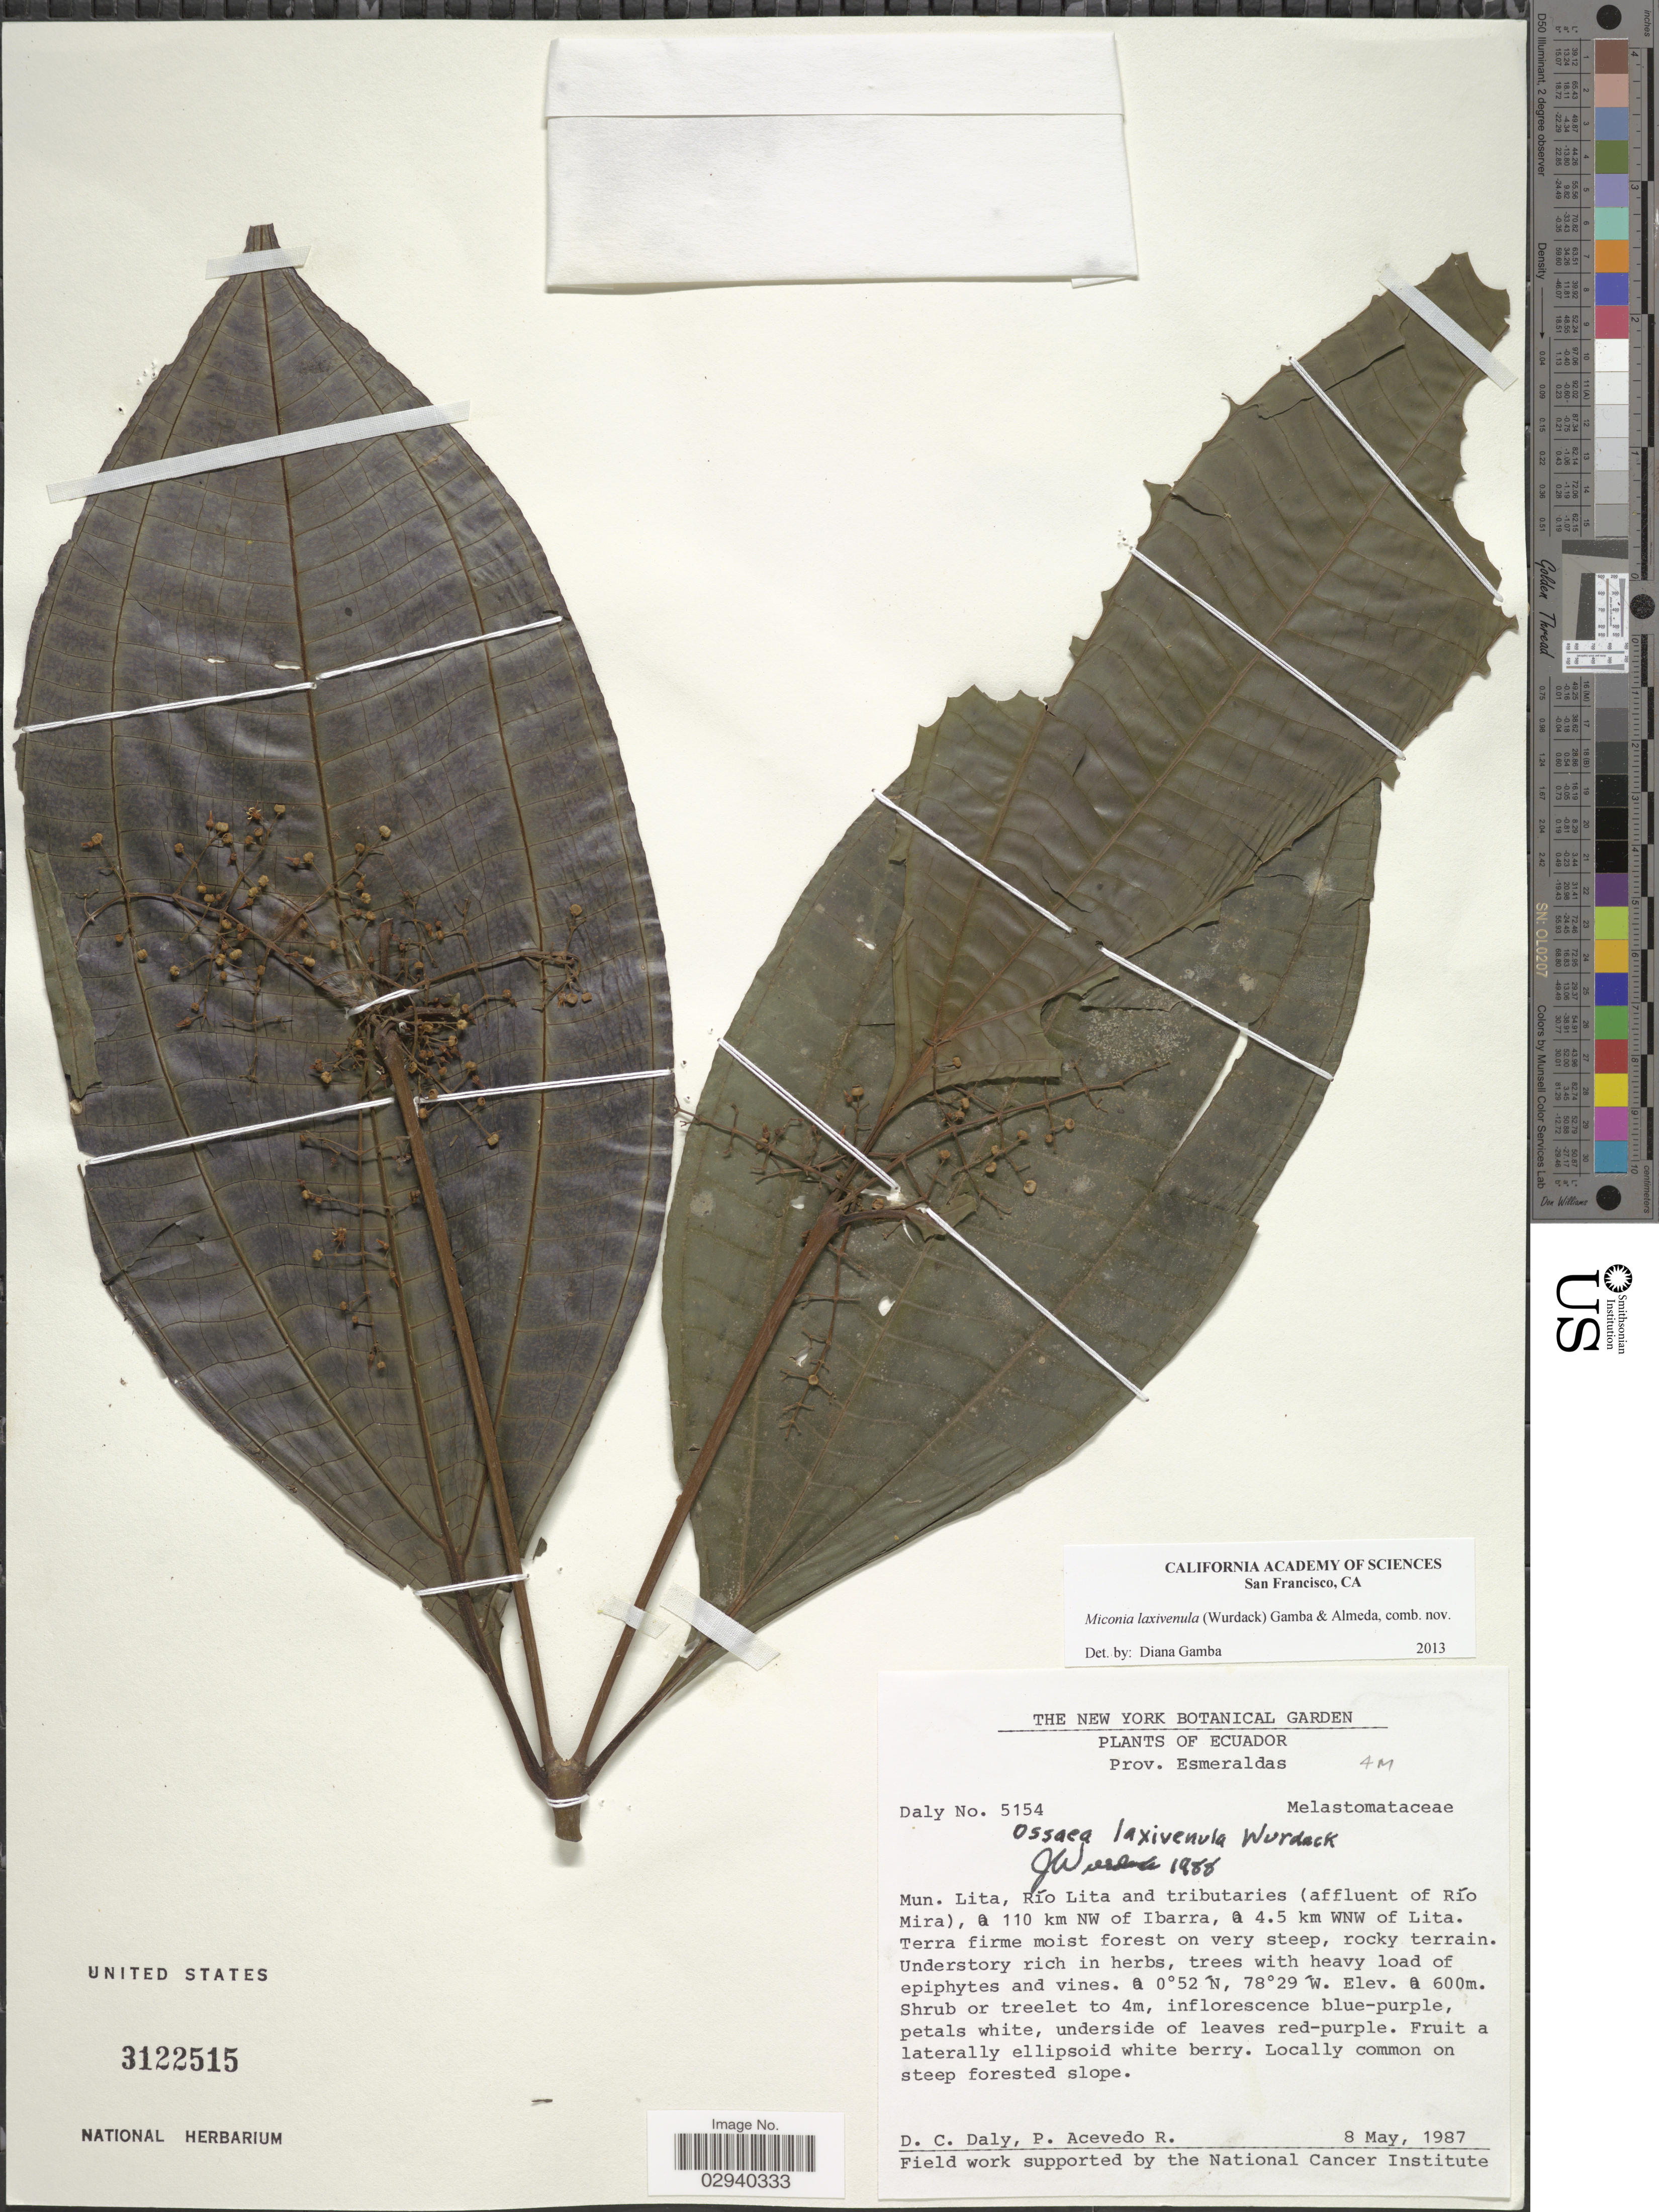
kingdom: Plantae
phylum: Tracheophyta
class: Magnoliopsida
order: Myrtales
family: Melastomataceae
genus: Miconia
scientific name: Miconia laxivenula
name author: (Wurdack) Gamba & Almeda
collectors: D. C. Daly & P. Acevedo R.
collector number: Daly 5154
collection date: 1987-05-08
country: Ecuador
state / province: Esmeraldas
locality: Mun. Lita, Río Lita and tributaries (affluent of Río Mira), 110 km NW of Ibarra, 4.5 km WNW of Lita.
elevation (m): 600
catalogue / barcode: US 3122515